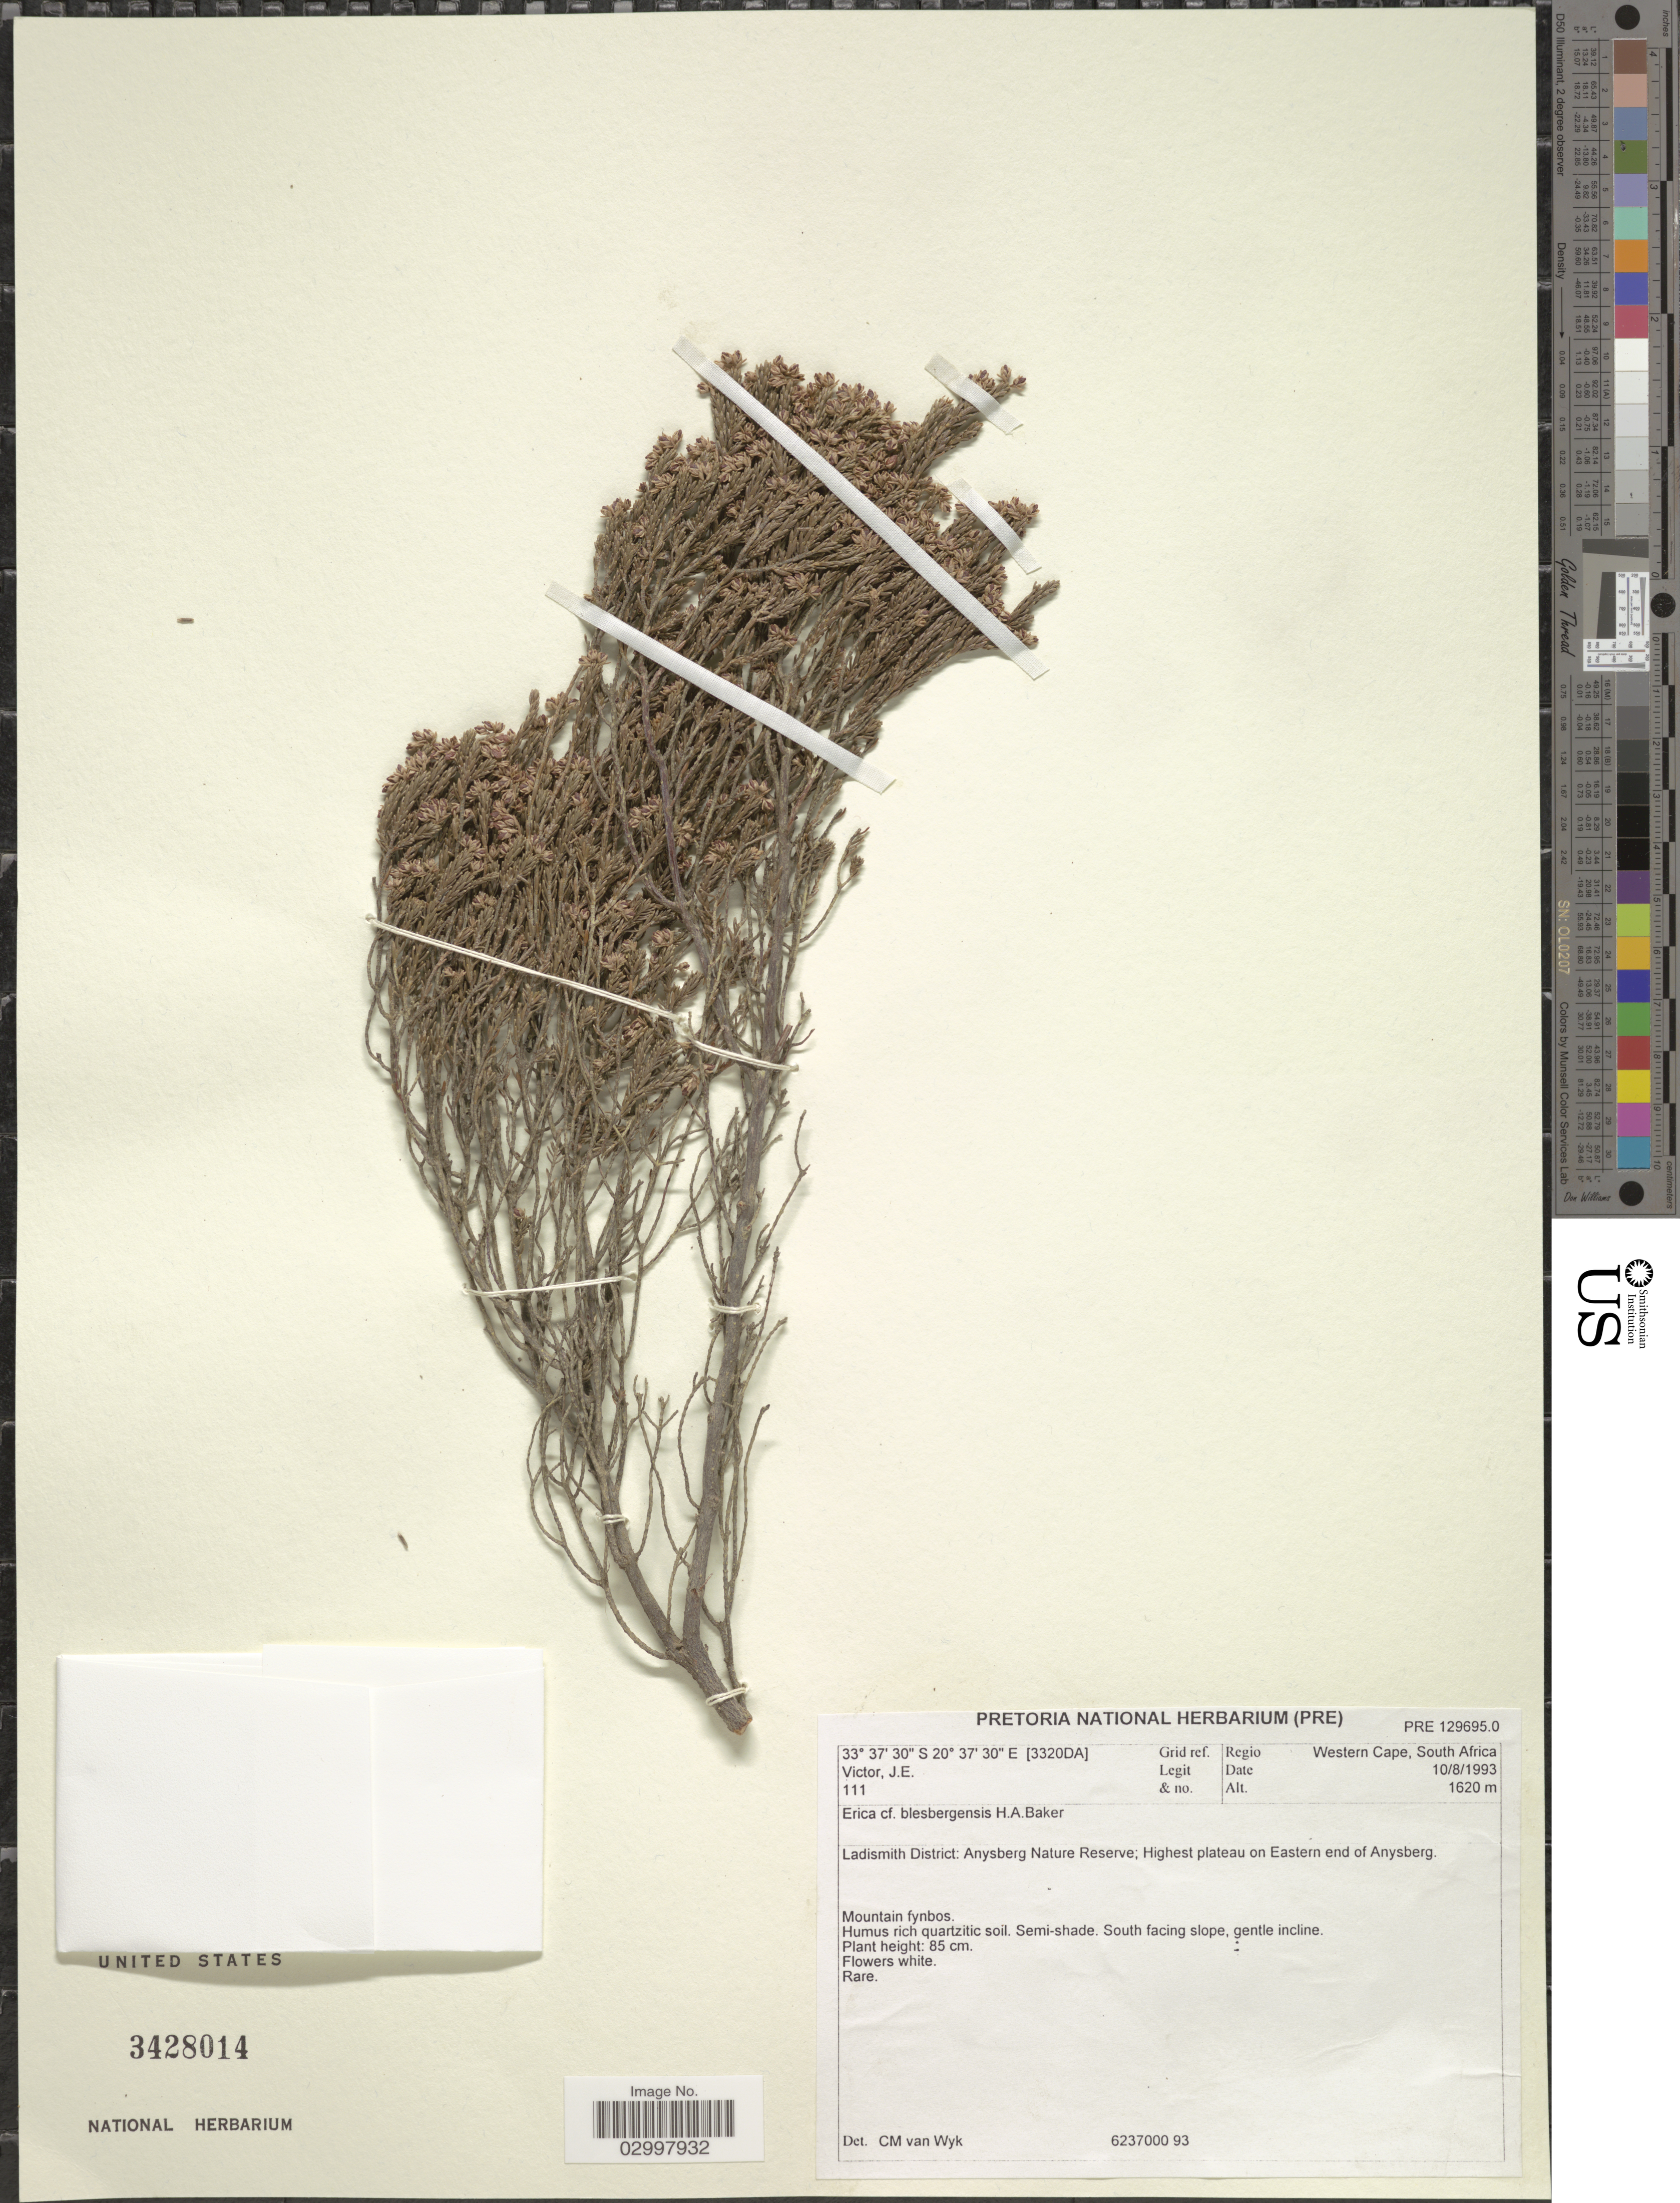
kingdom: Plantae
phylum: Tracheophyta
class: Magnoliopsida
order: Ericales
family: Ericaceae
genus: Erica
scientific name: Erica blesbergensis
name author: H.A. Baker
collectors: J. Victor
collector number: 111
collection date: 1993-08-10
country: South Africa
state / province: Western Cape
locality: Regio Western Cape. Gird Ref. (3320DA). Ladismith District: Anysberg Nature Reserve; Highest plateau on Eastern end of Anysberg.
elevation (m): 1620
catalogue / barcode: US 3428014